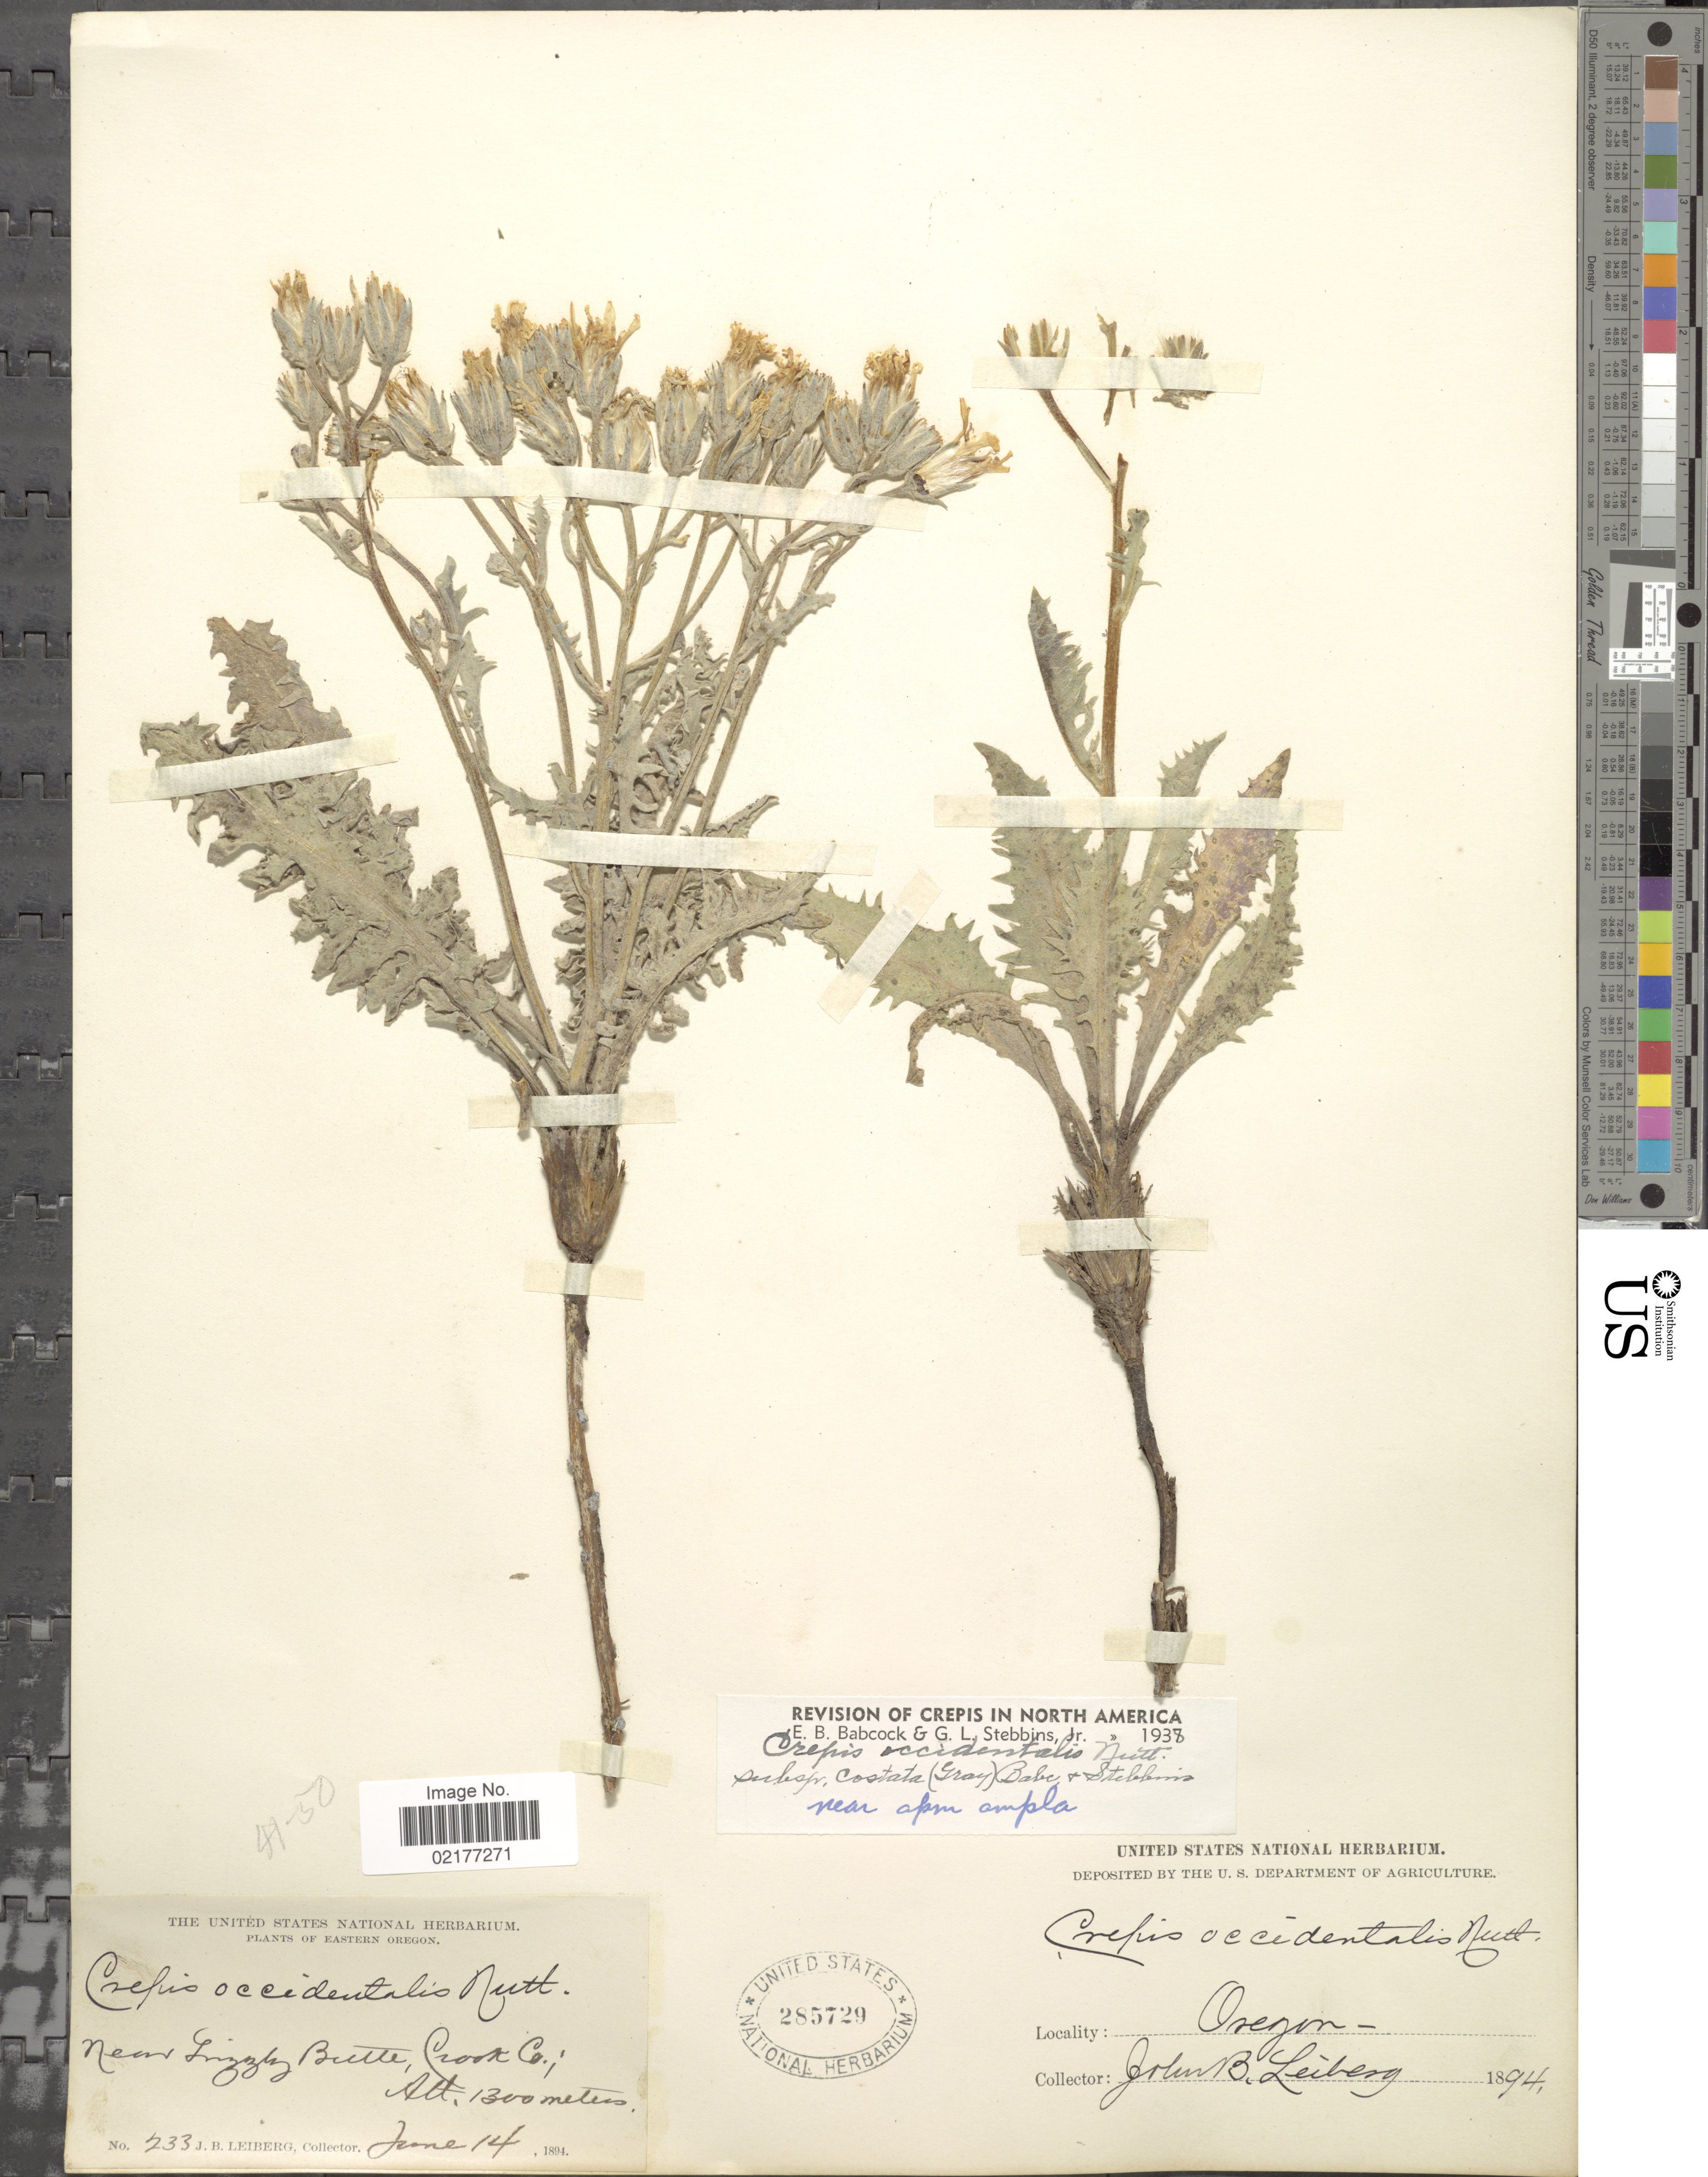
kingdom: Plantae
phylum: Tracheophyta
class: Magnoliopsida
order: Asterales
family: Asteraceae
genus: Crepis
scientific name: Crepis occidentalis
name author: Nutt.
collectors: J. B. Leiberg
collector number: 233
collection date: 1894-06-14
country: United States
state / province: Oregon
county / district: Crook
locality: Near Grizzly BUtte, Crook Co.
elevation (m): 1300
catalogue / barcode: US 285729